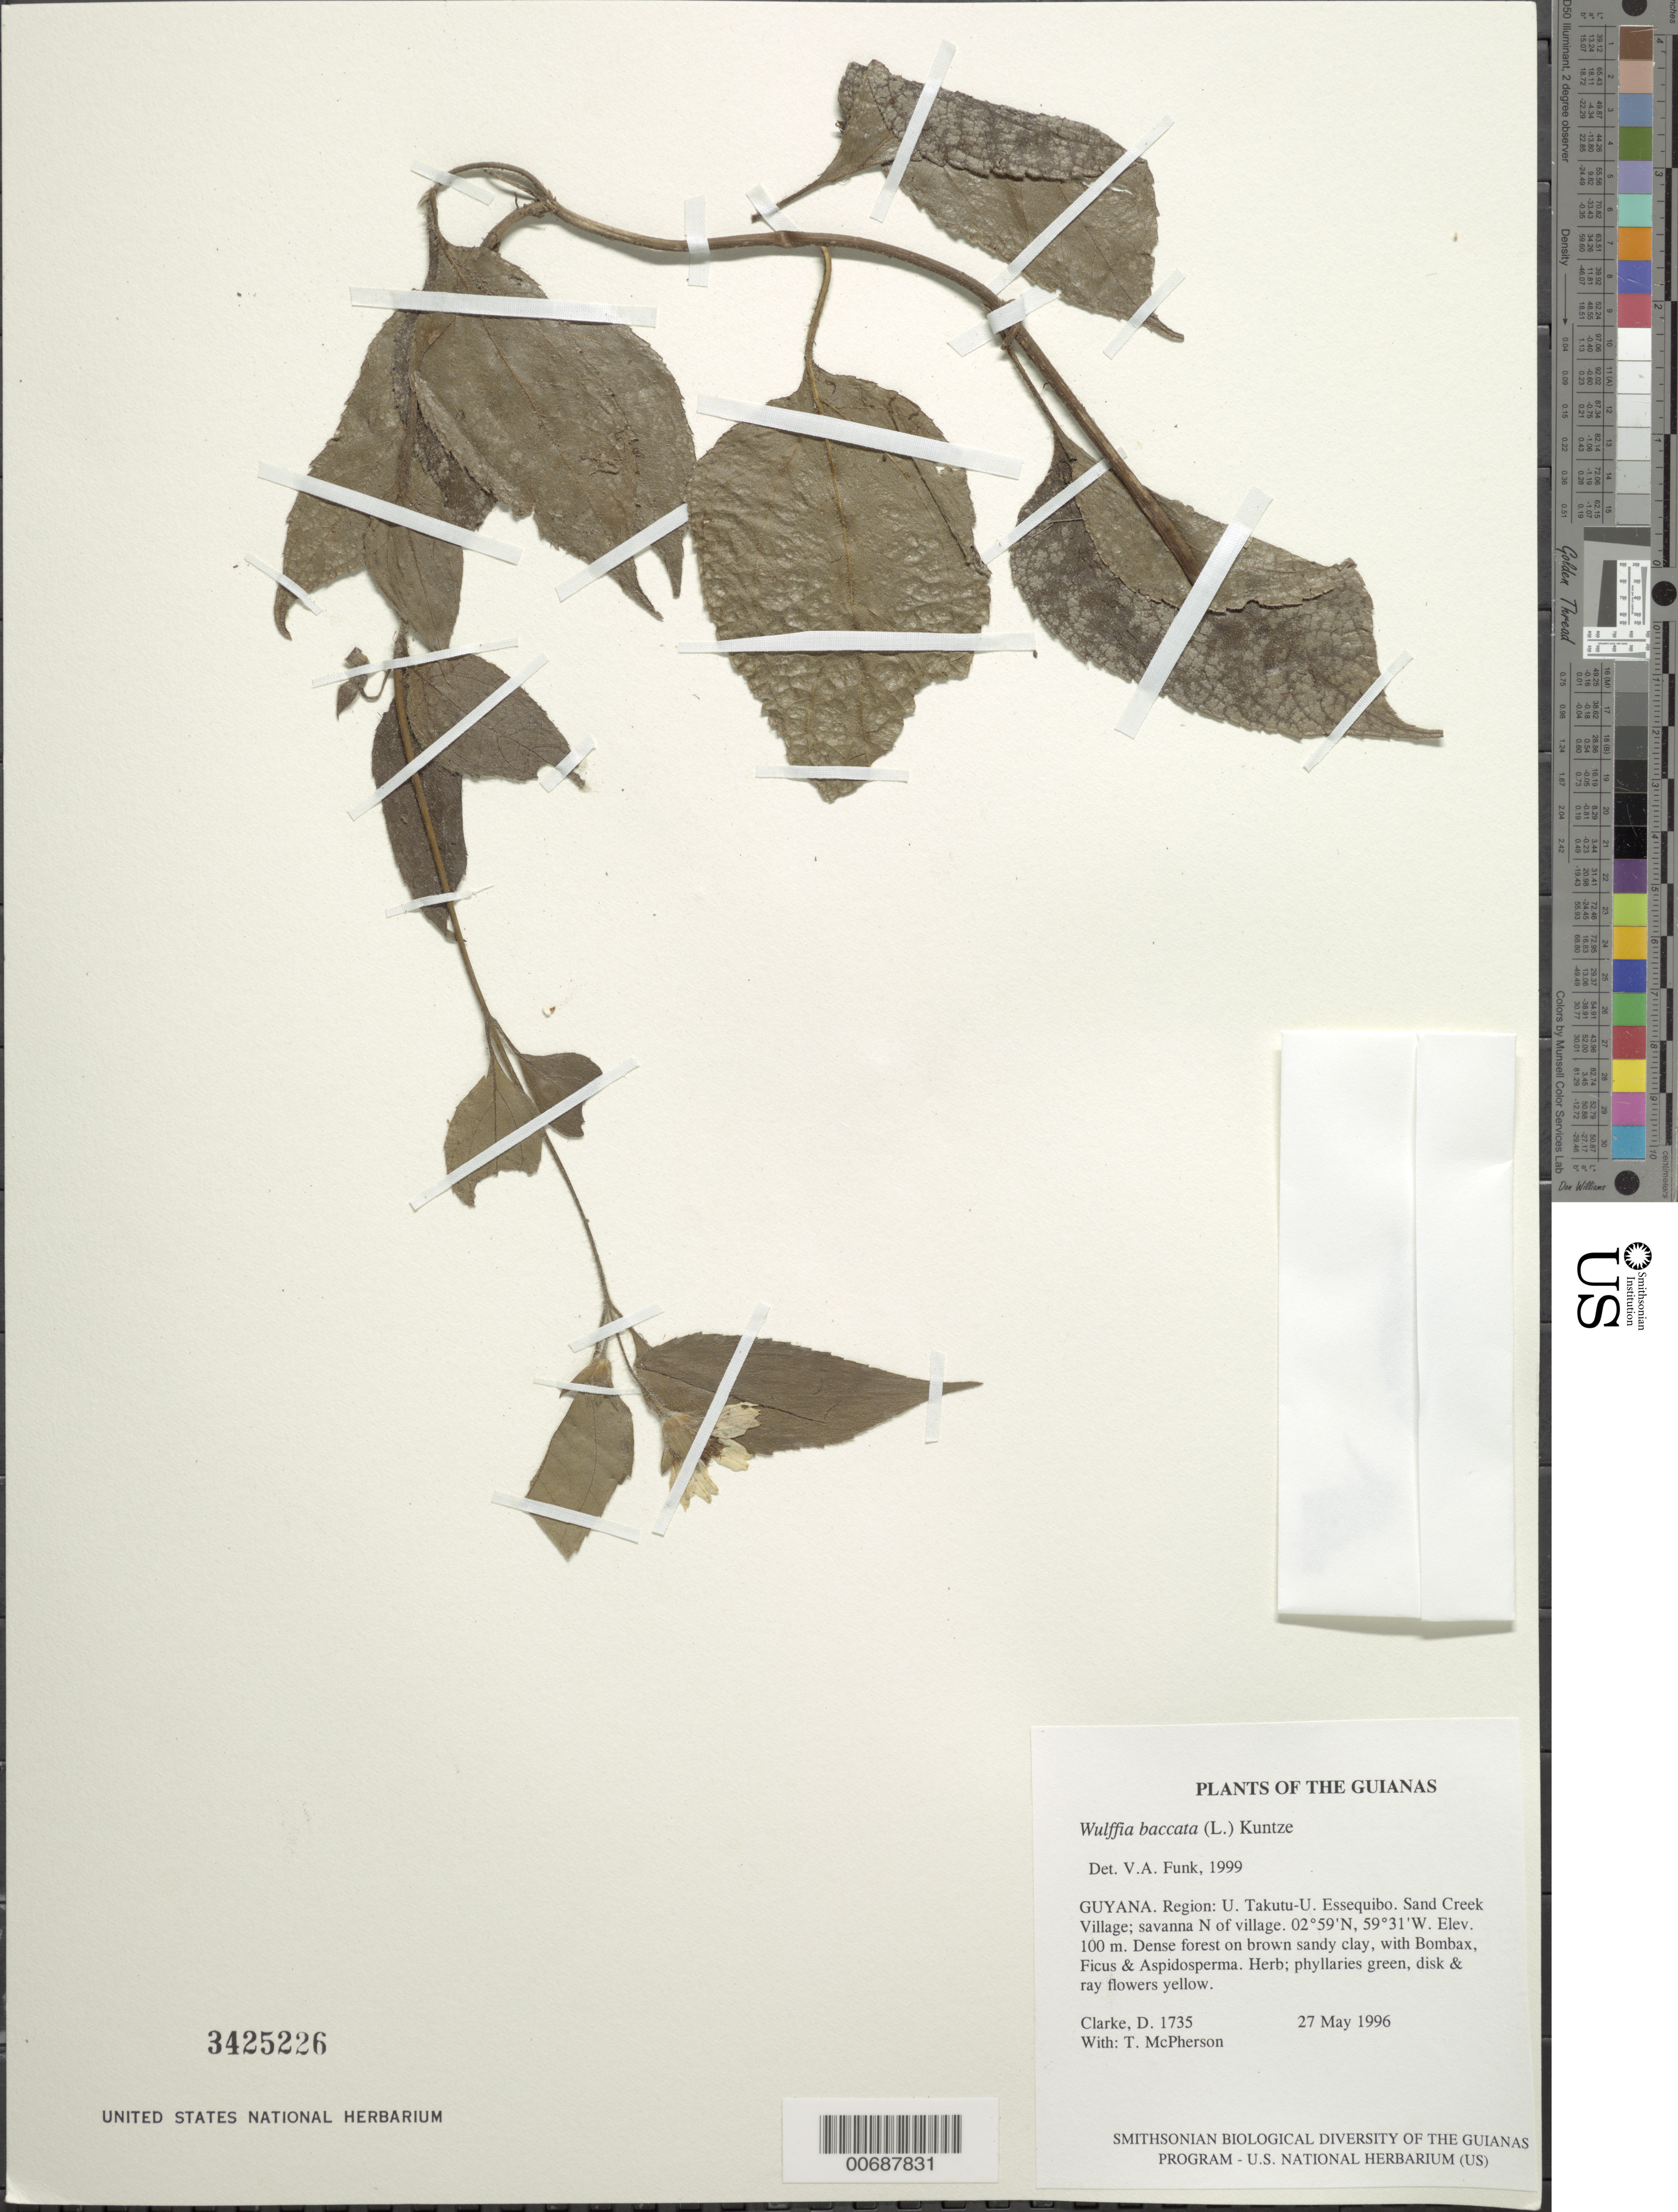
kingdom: Plantae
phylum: Tracheophyta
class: Magnoliopsida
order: Asterales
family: Asteraceae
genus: Wulffia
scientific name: Wulffia baccata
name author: (L. f.) Kuntze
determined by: Funk, Vicki A., (BOT), Smithsonian Institution - National Museum of Natural History (UNITED STATES)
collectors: H. D. Clarke & T. McPherson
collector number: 1735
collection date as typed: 27 May 1996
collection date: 1996-05-27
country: Guyana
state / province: U. Takutu-U. Essequibo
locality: Sand Creek Village; savanna N of village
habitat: Dense forest on brown sandy clay, with Bombacaceae, Ficus & Aspidosperma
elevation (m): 100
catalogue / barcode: US 3425226